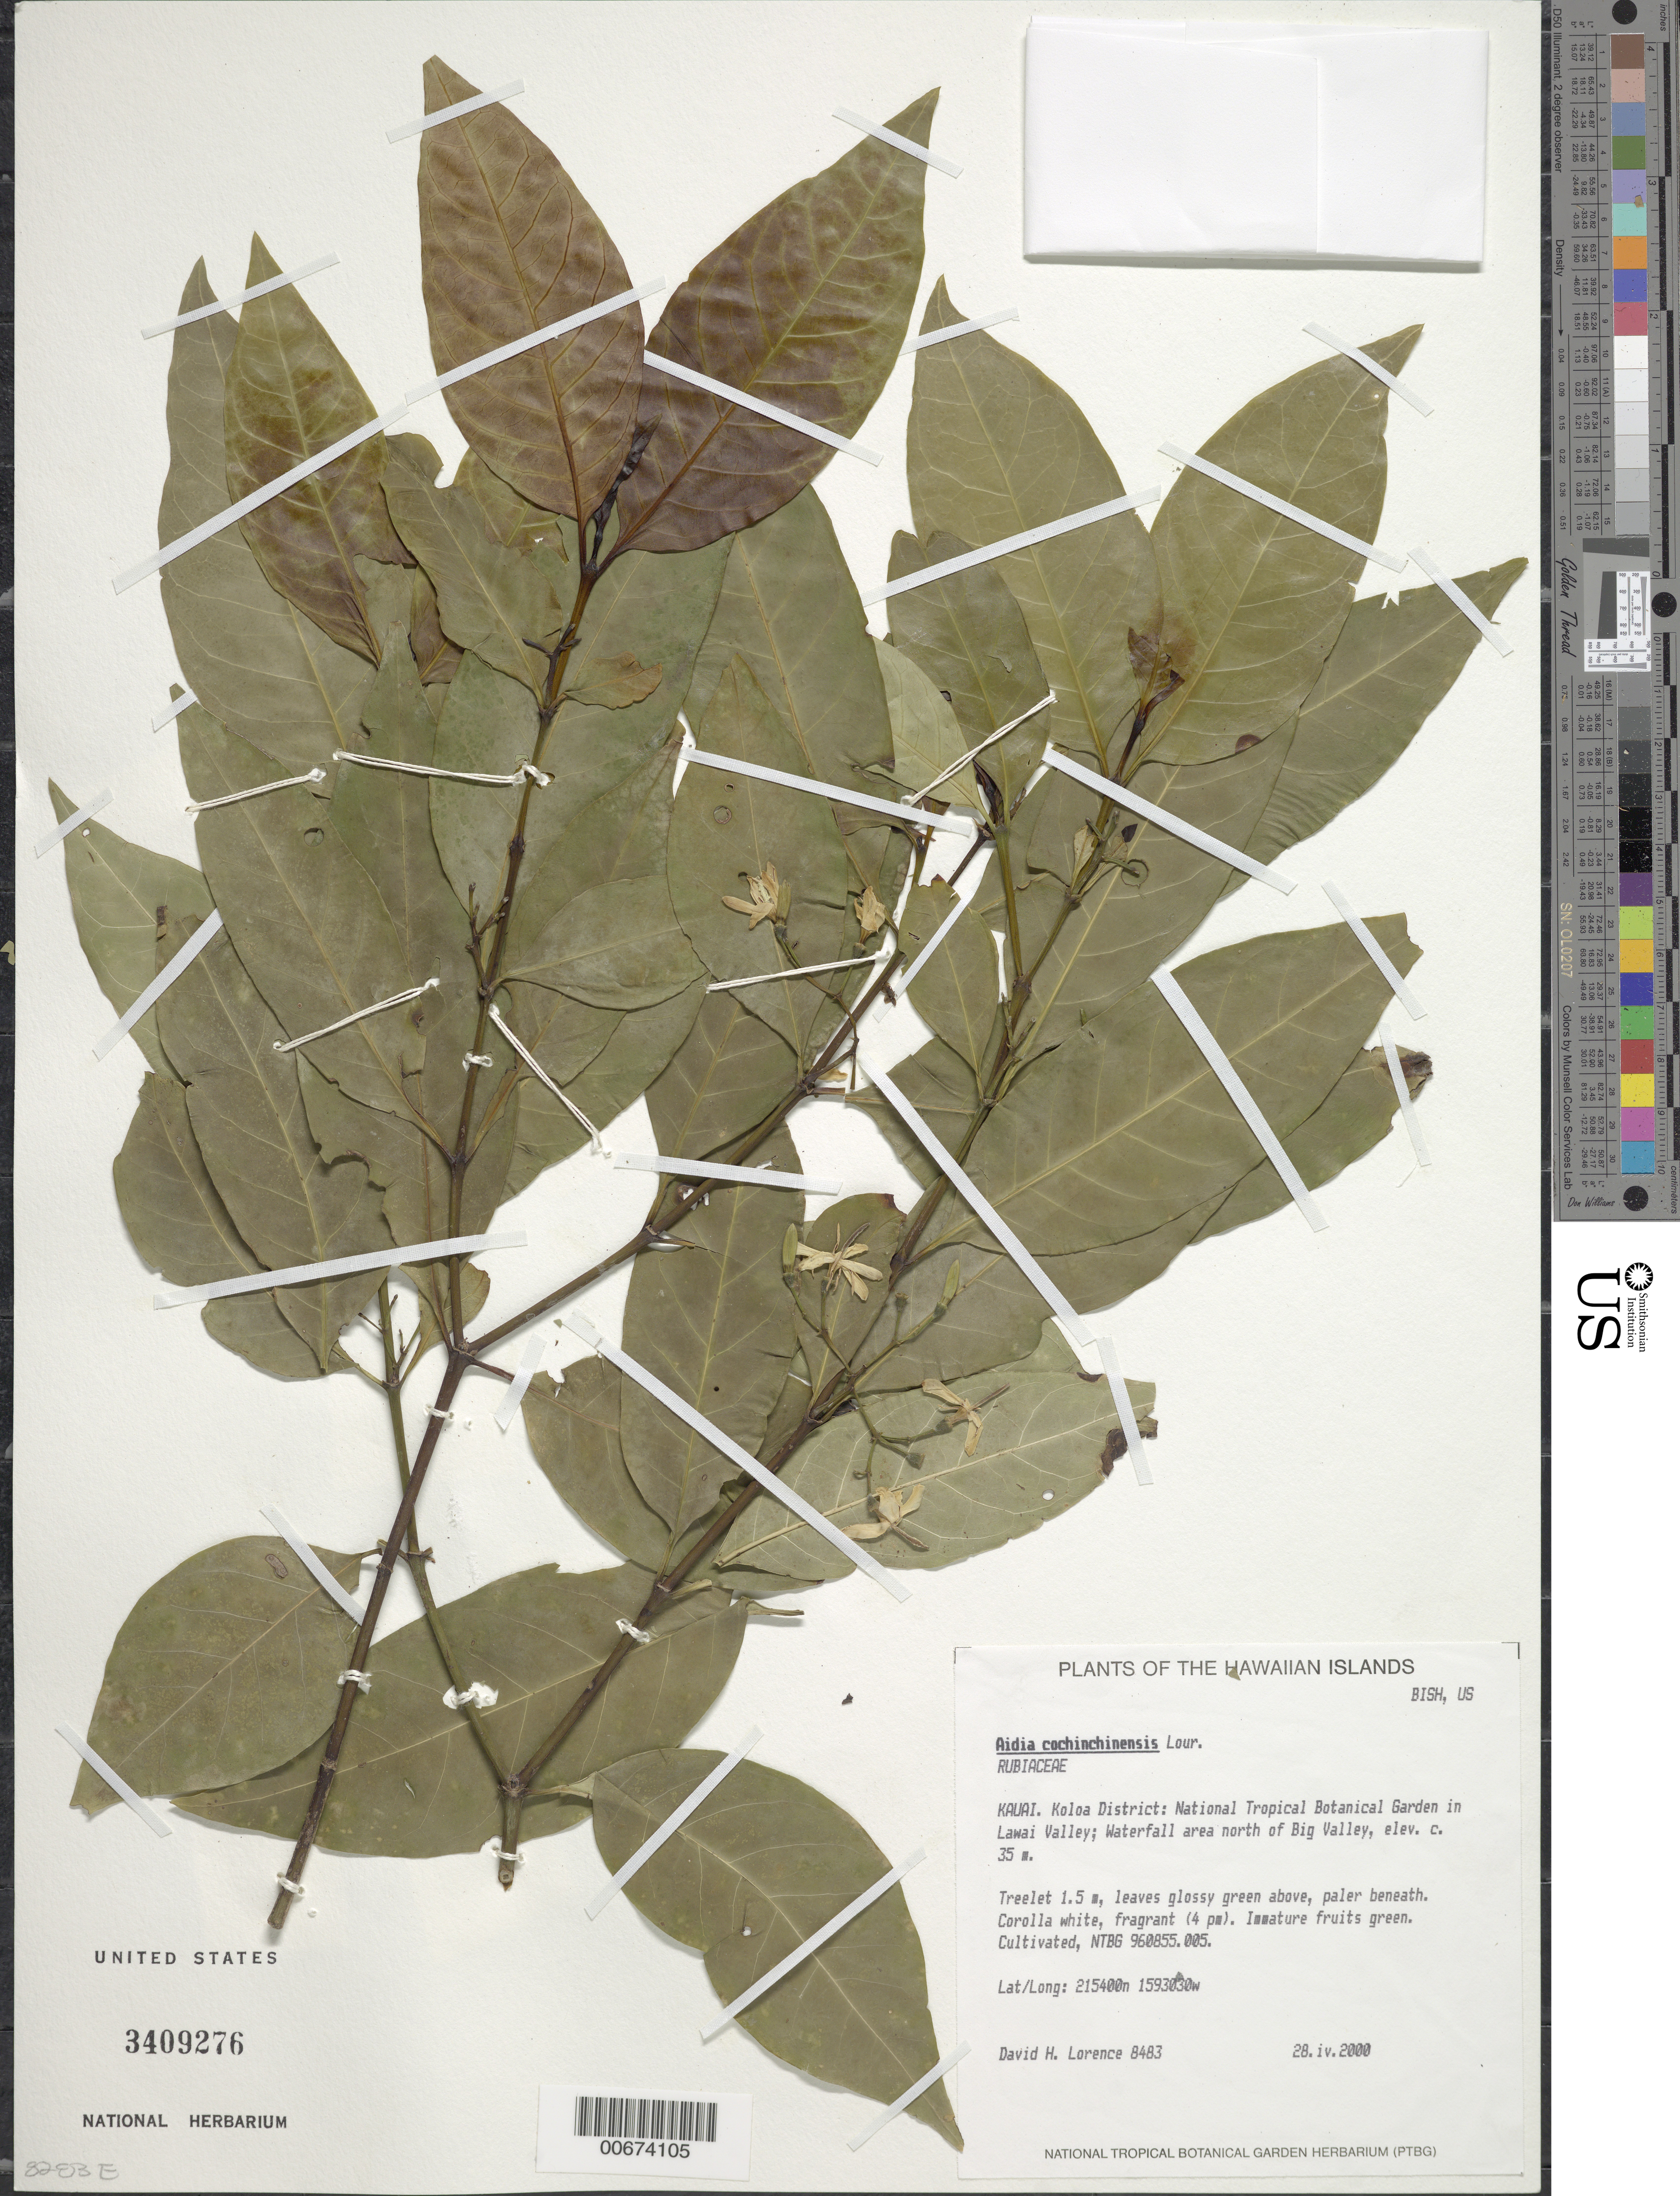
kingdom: Plantae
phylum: Tracheophyta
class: Magnoliopsida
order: Gentianales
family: Rubiaceae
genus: Aidia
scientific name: Aidia cochinchinensis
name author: (Lour.) Merr.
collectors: D. Lorence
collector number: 8483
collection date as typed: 28 Apr 2000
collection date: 2000-04-28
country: United States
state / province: Hawaii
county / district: Kauai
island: Kaua'i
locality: National Tropical Botanical Garden in Lawai Valley. Waterfall Area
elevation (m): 35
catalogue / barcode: US 3409276